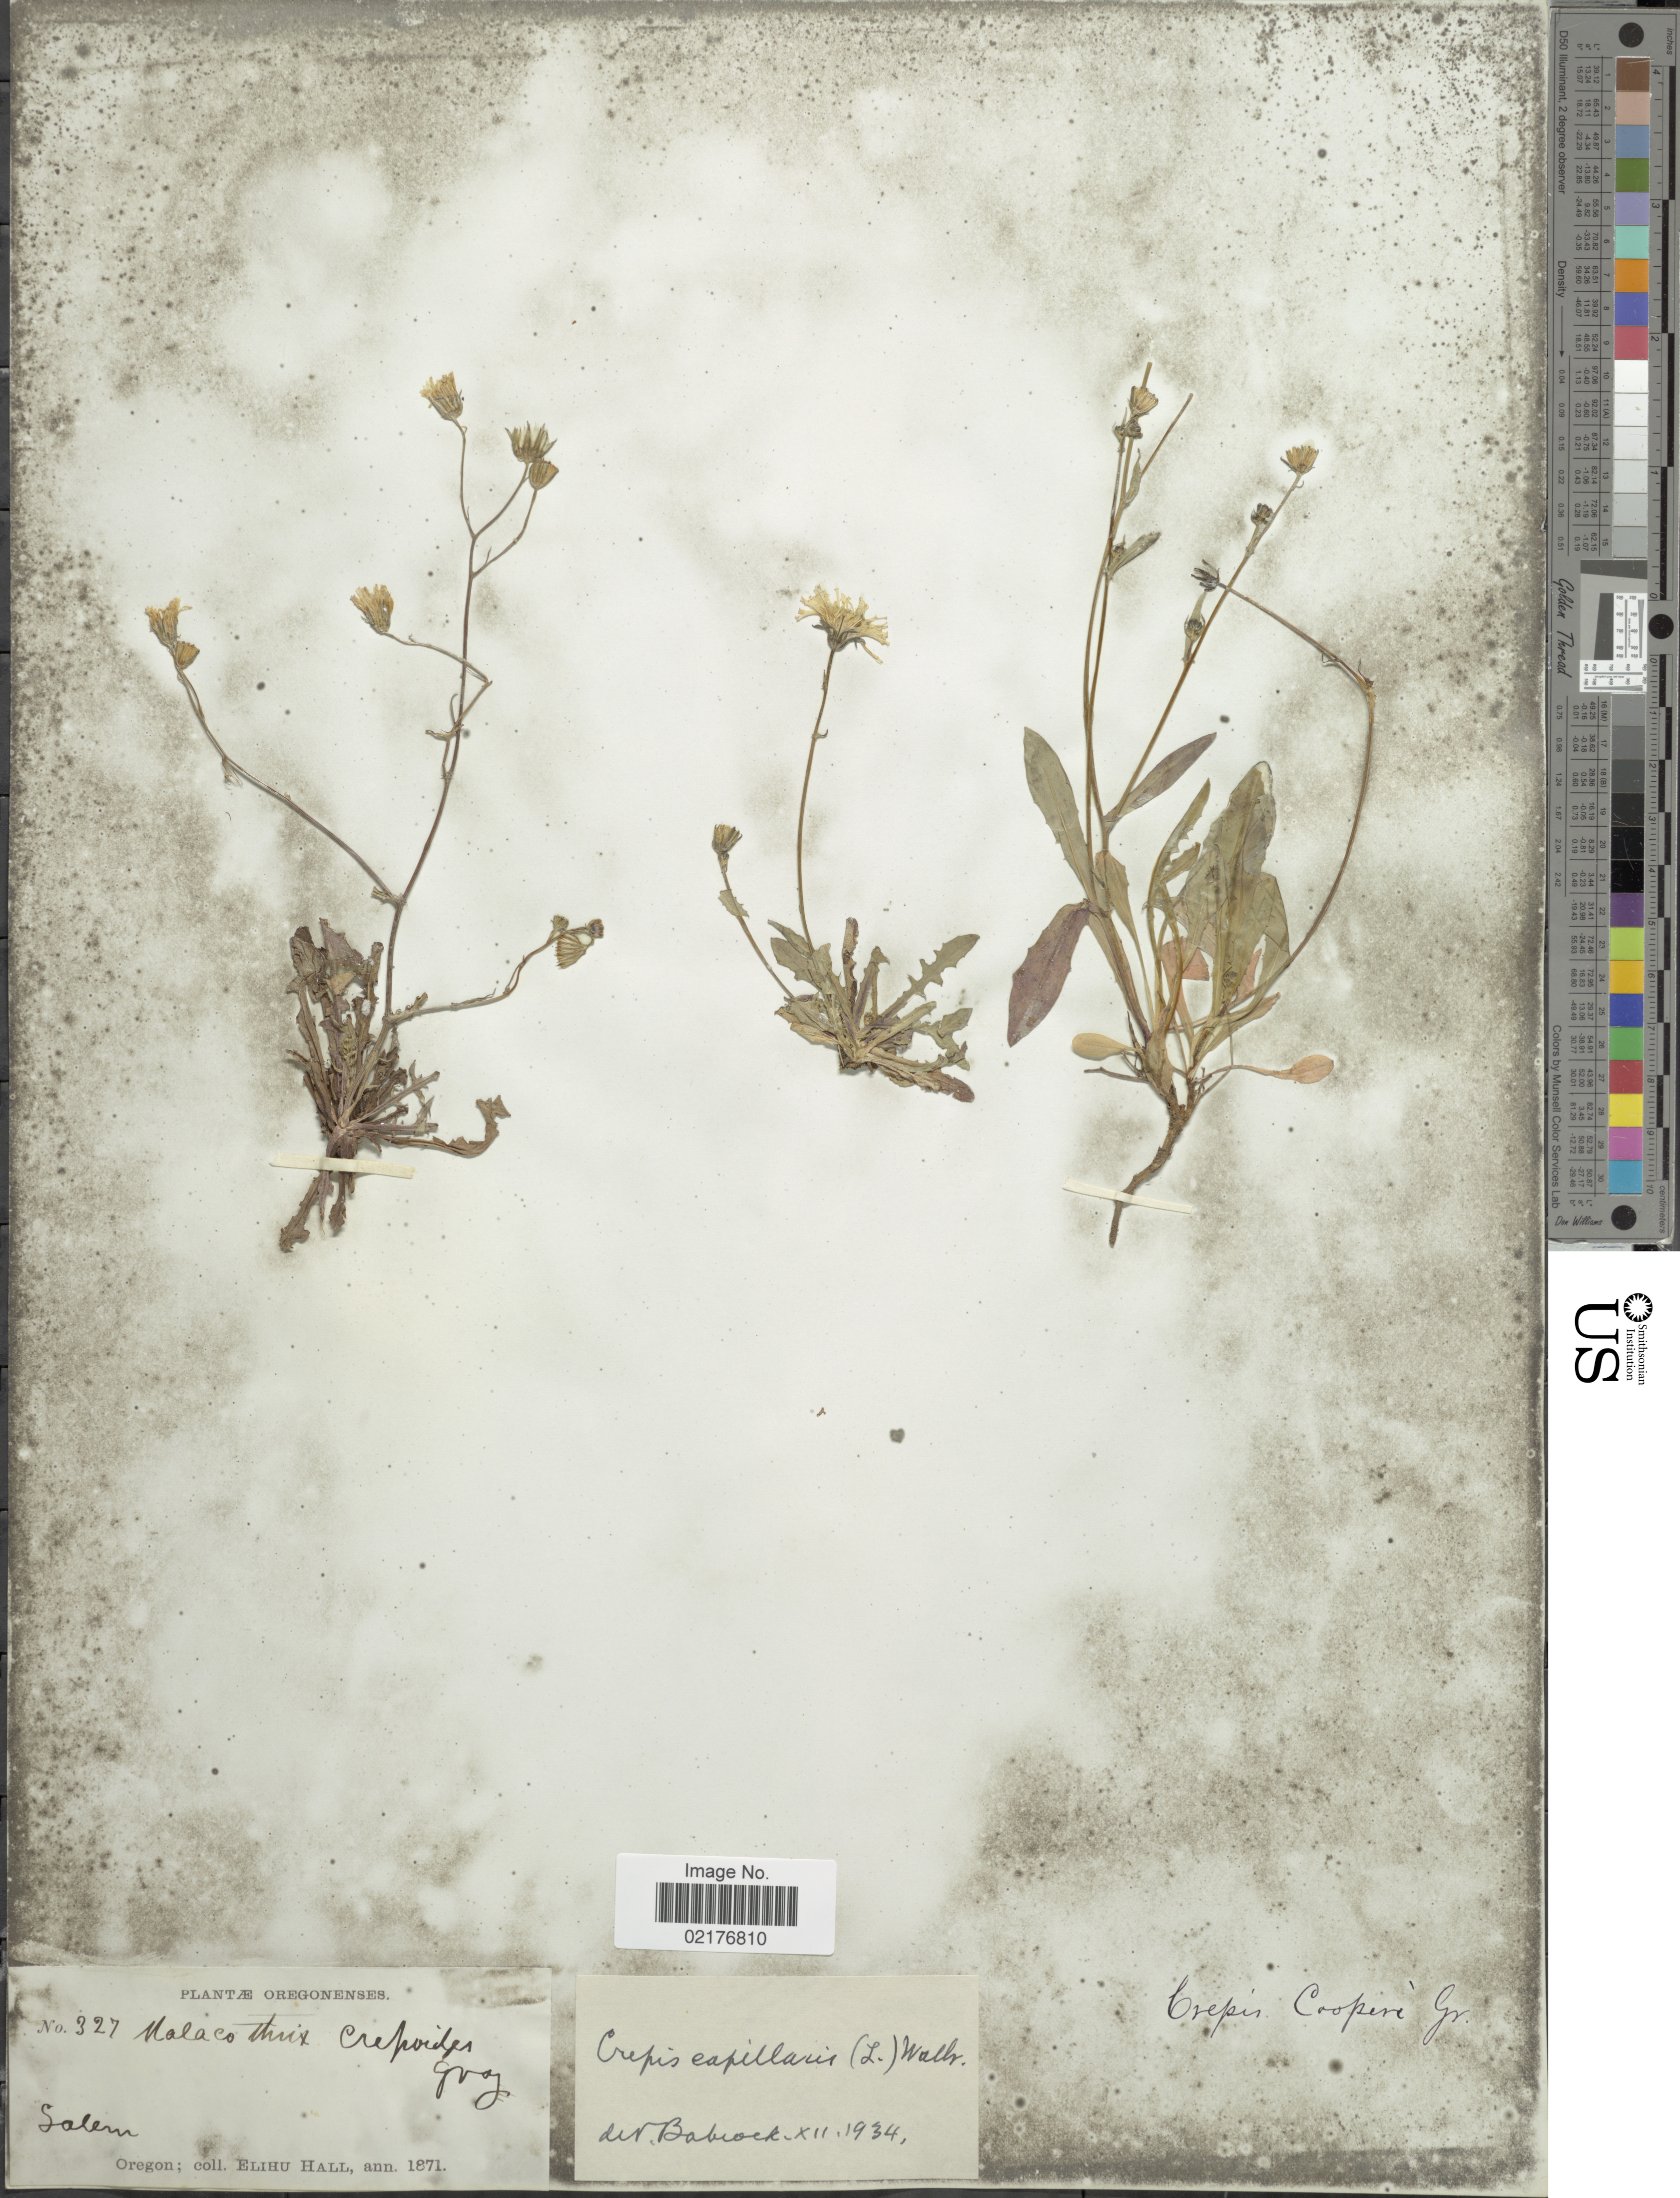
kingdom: Plantae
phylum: Tracheophyta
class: Magnoliopsida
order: Asterales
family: Asteraceae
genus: Crepis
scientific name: Crepis capillaris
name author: (L.) Wallr.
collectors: E. Hall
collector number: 327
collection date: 1871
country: United States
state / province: Oregon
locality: Salem